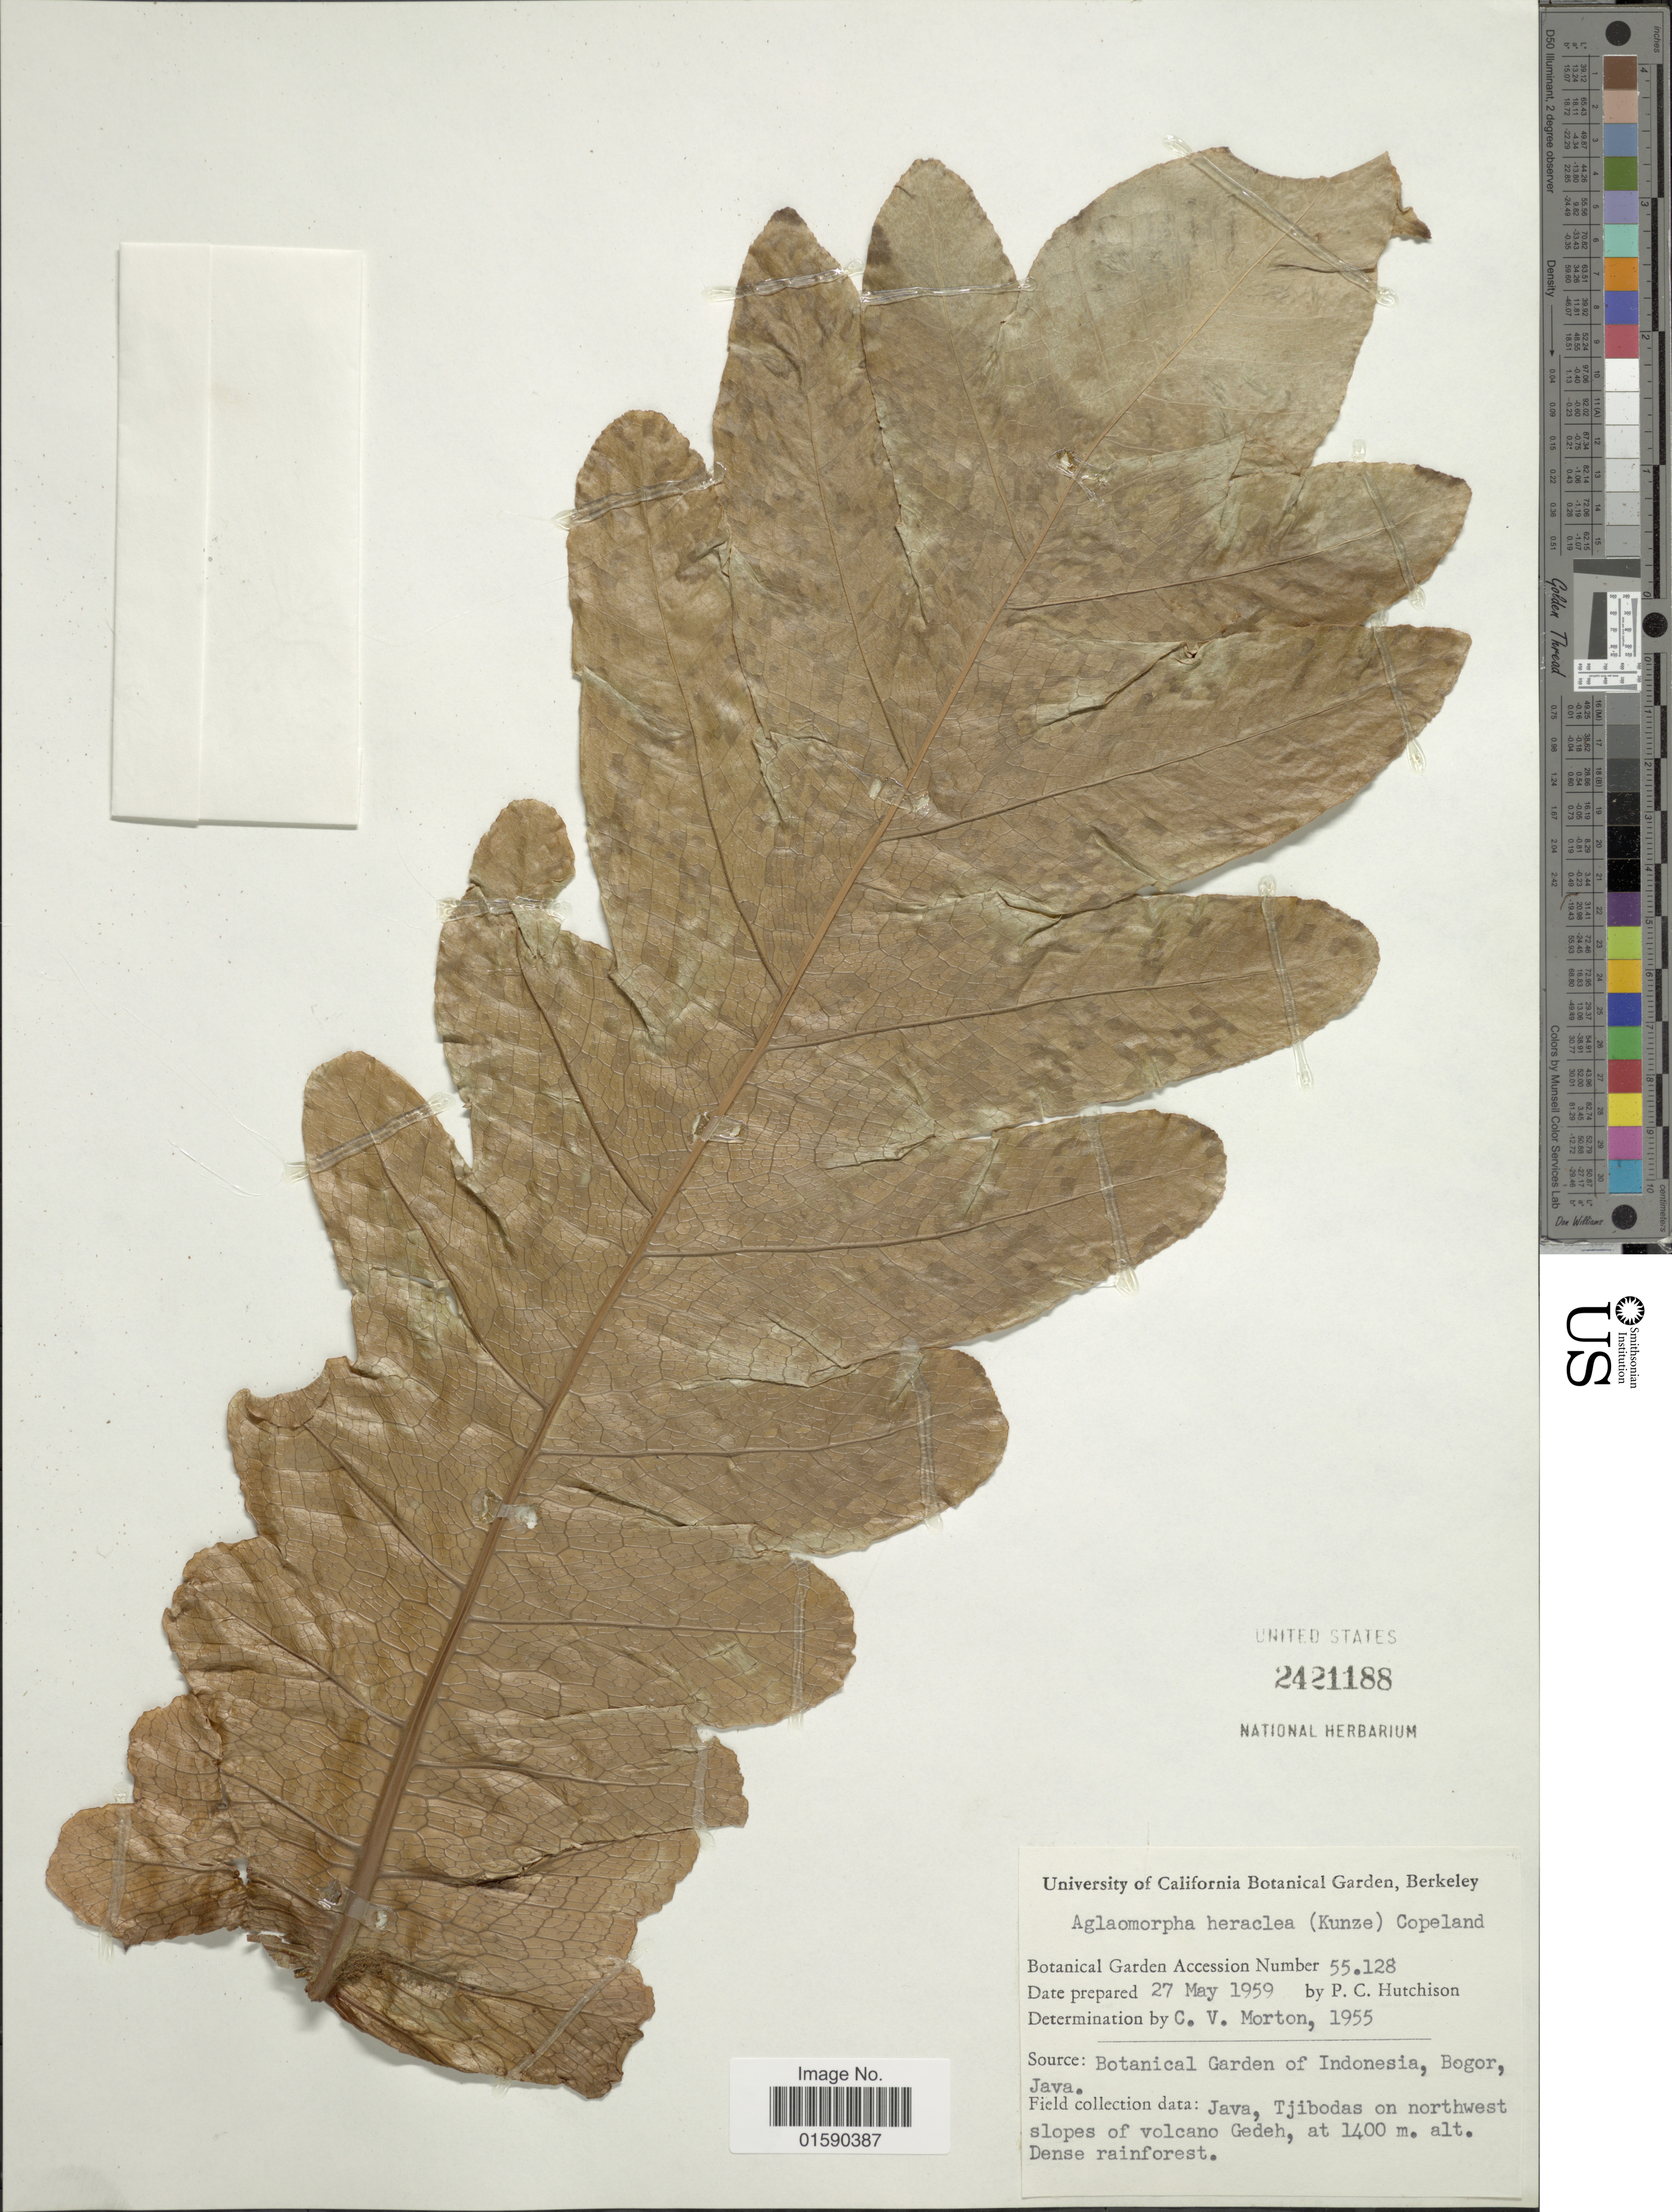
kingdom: Plantae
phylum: Tracheophyta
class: Polypodiopsida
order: Polypodiales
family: Polypodiaceae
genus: Aglaomorpha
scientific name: Aglaomorpha heraclea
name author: (Kunze) Copel.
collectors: P. C. Hutchison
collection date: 1959-05-27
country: United States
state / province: California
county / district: Alameda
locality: University of California Botanical Garden, Berkeley.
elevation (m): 1400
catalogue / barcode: US 2421188